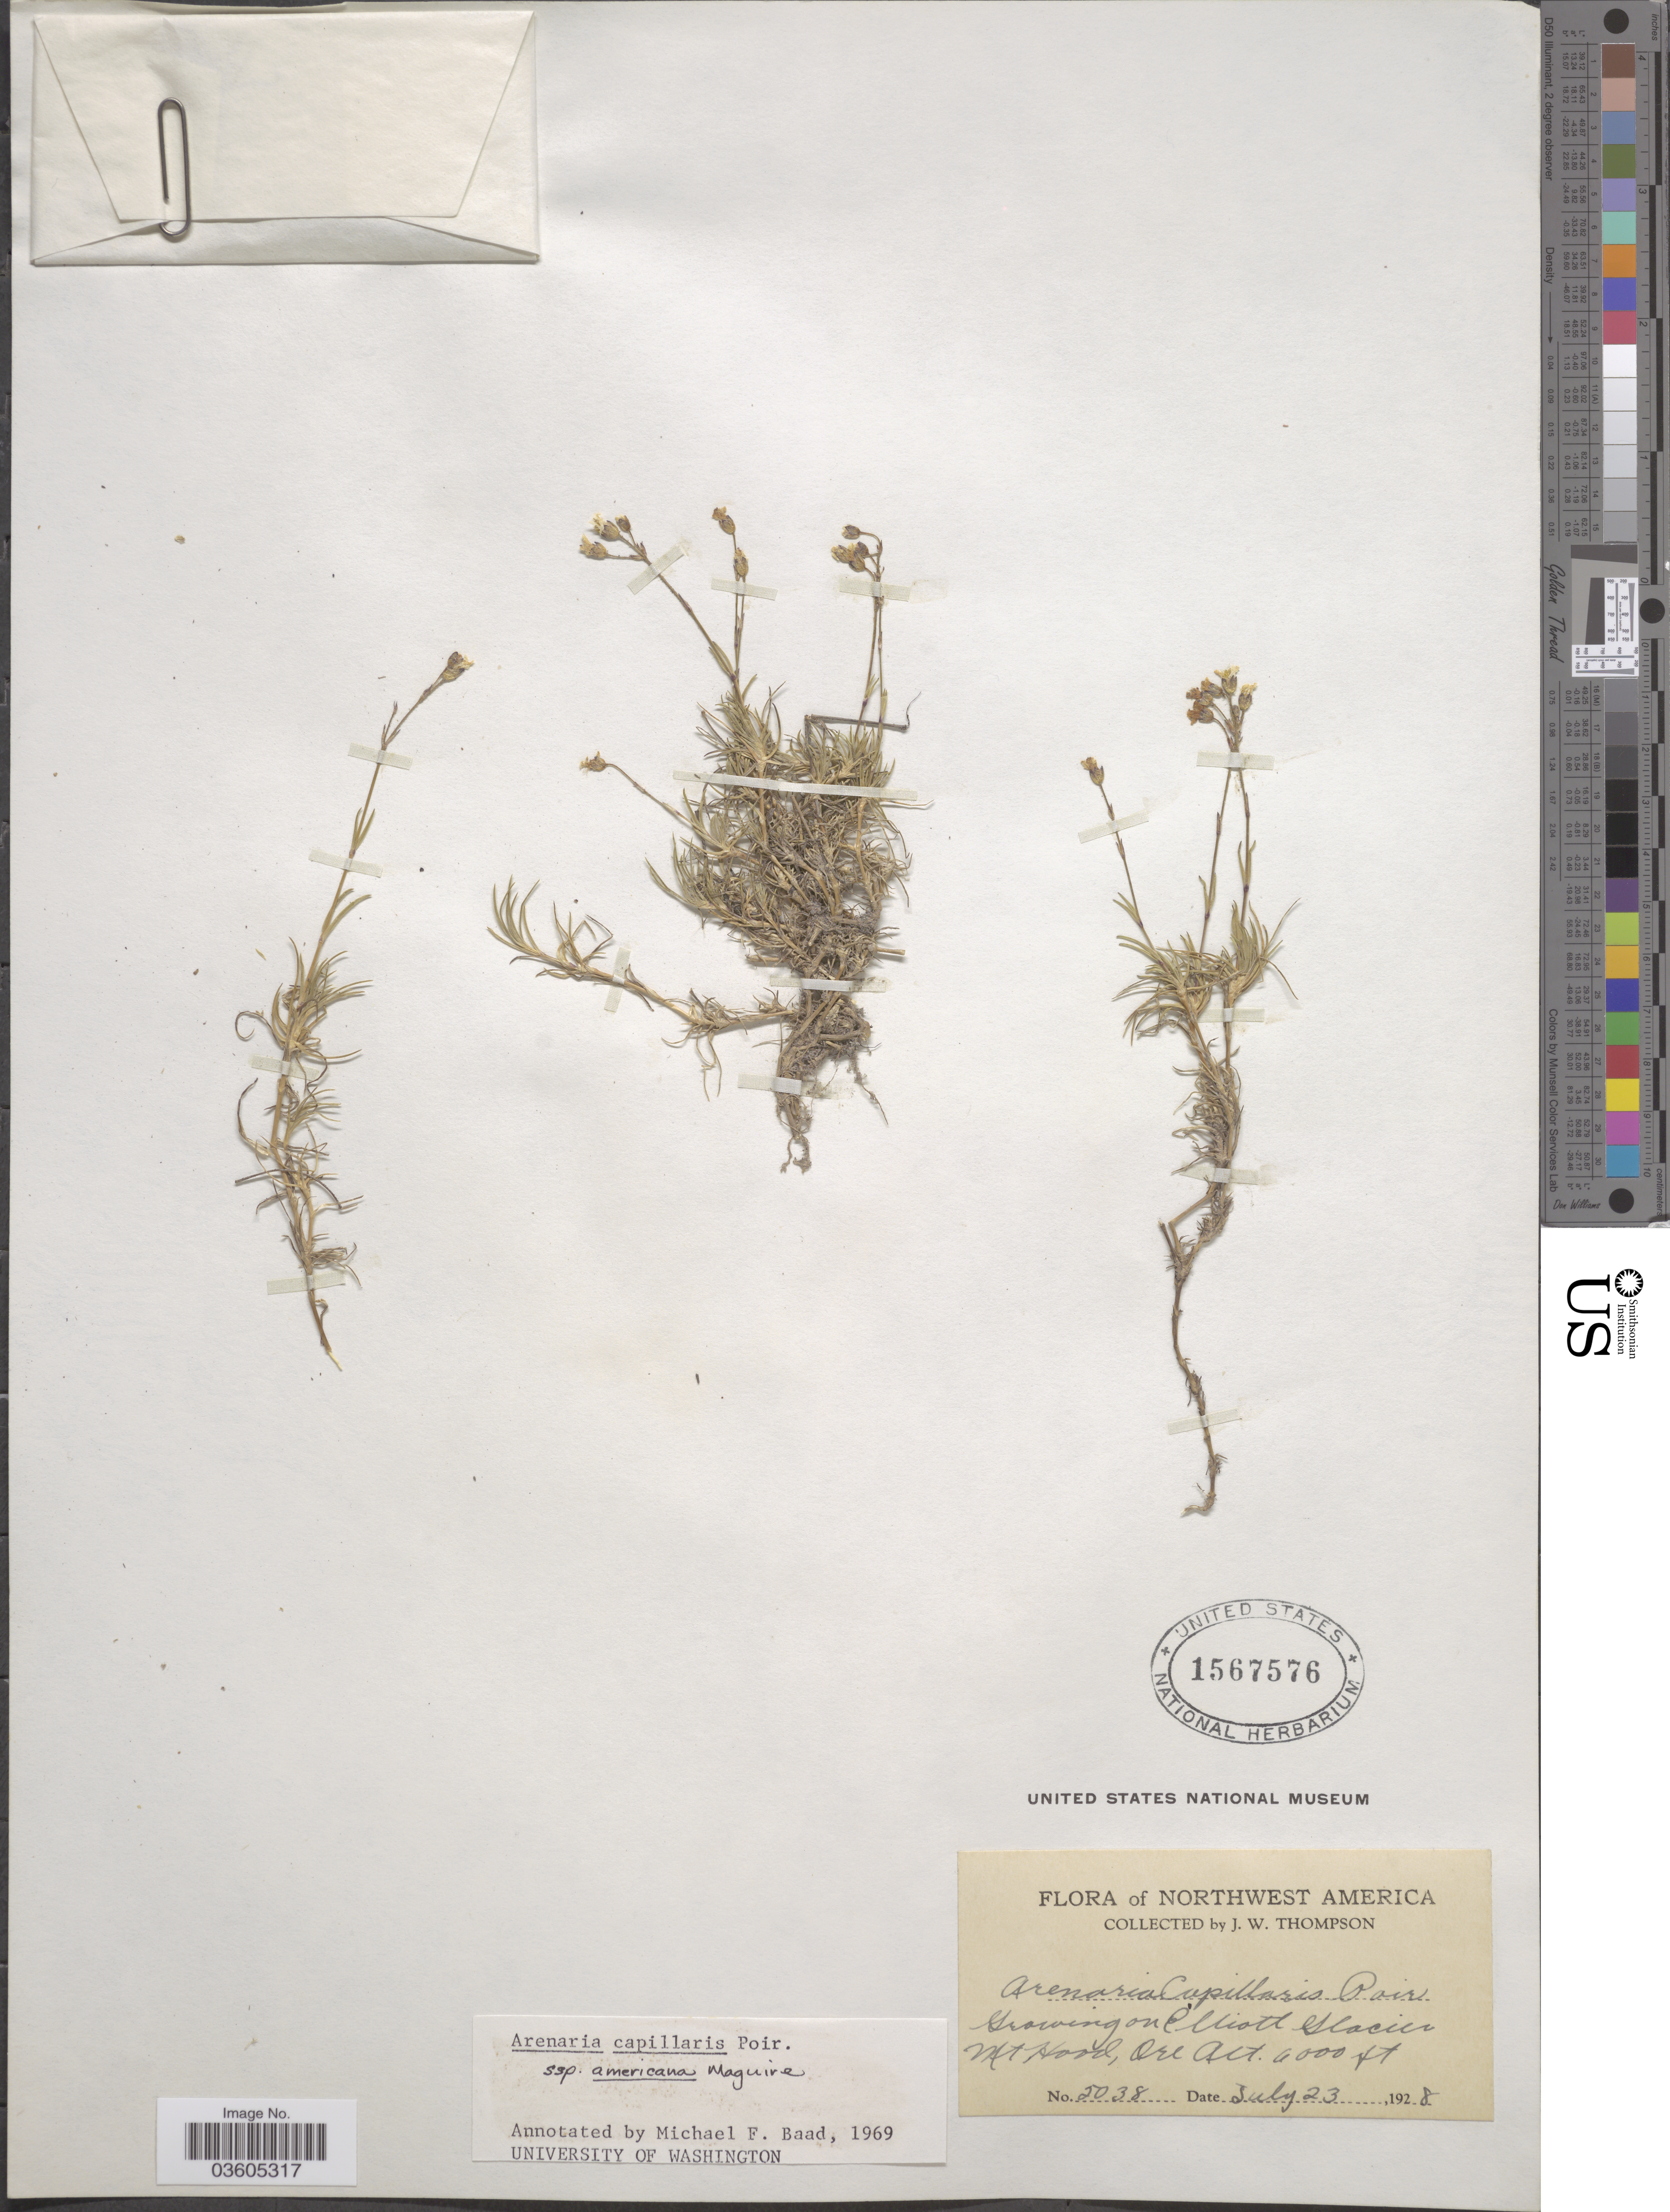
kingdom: Plantae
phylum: Tracheophyta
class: Magnoliopsida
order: Caryophyllales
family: Caryophyllaceae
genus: Eremogone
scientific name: Eremogone capillaris var. americana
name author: (Maguire) R.L. Hartm. & Rabeler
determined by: U.S. National Herbarium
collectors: J. Thompson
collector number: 5038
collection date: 1928-07-23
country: United States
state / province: Oregon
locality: Northwest America. Elliott Glacier. Mt Hood.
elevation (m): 1829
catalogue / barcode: US 1567576